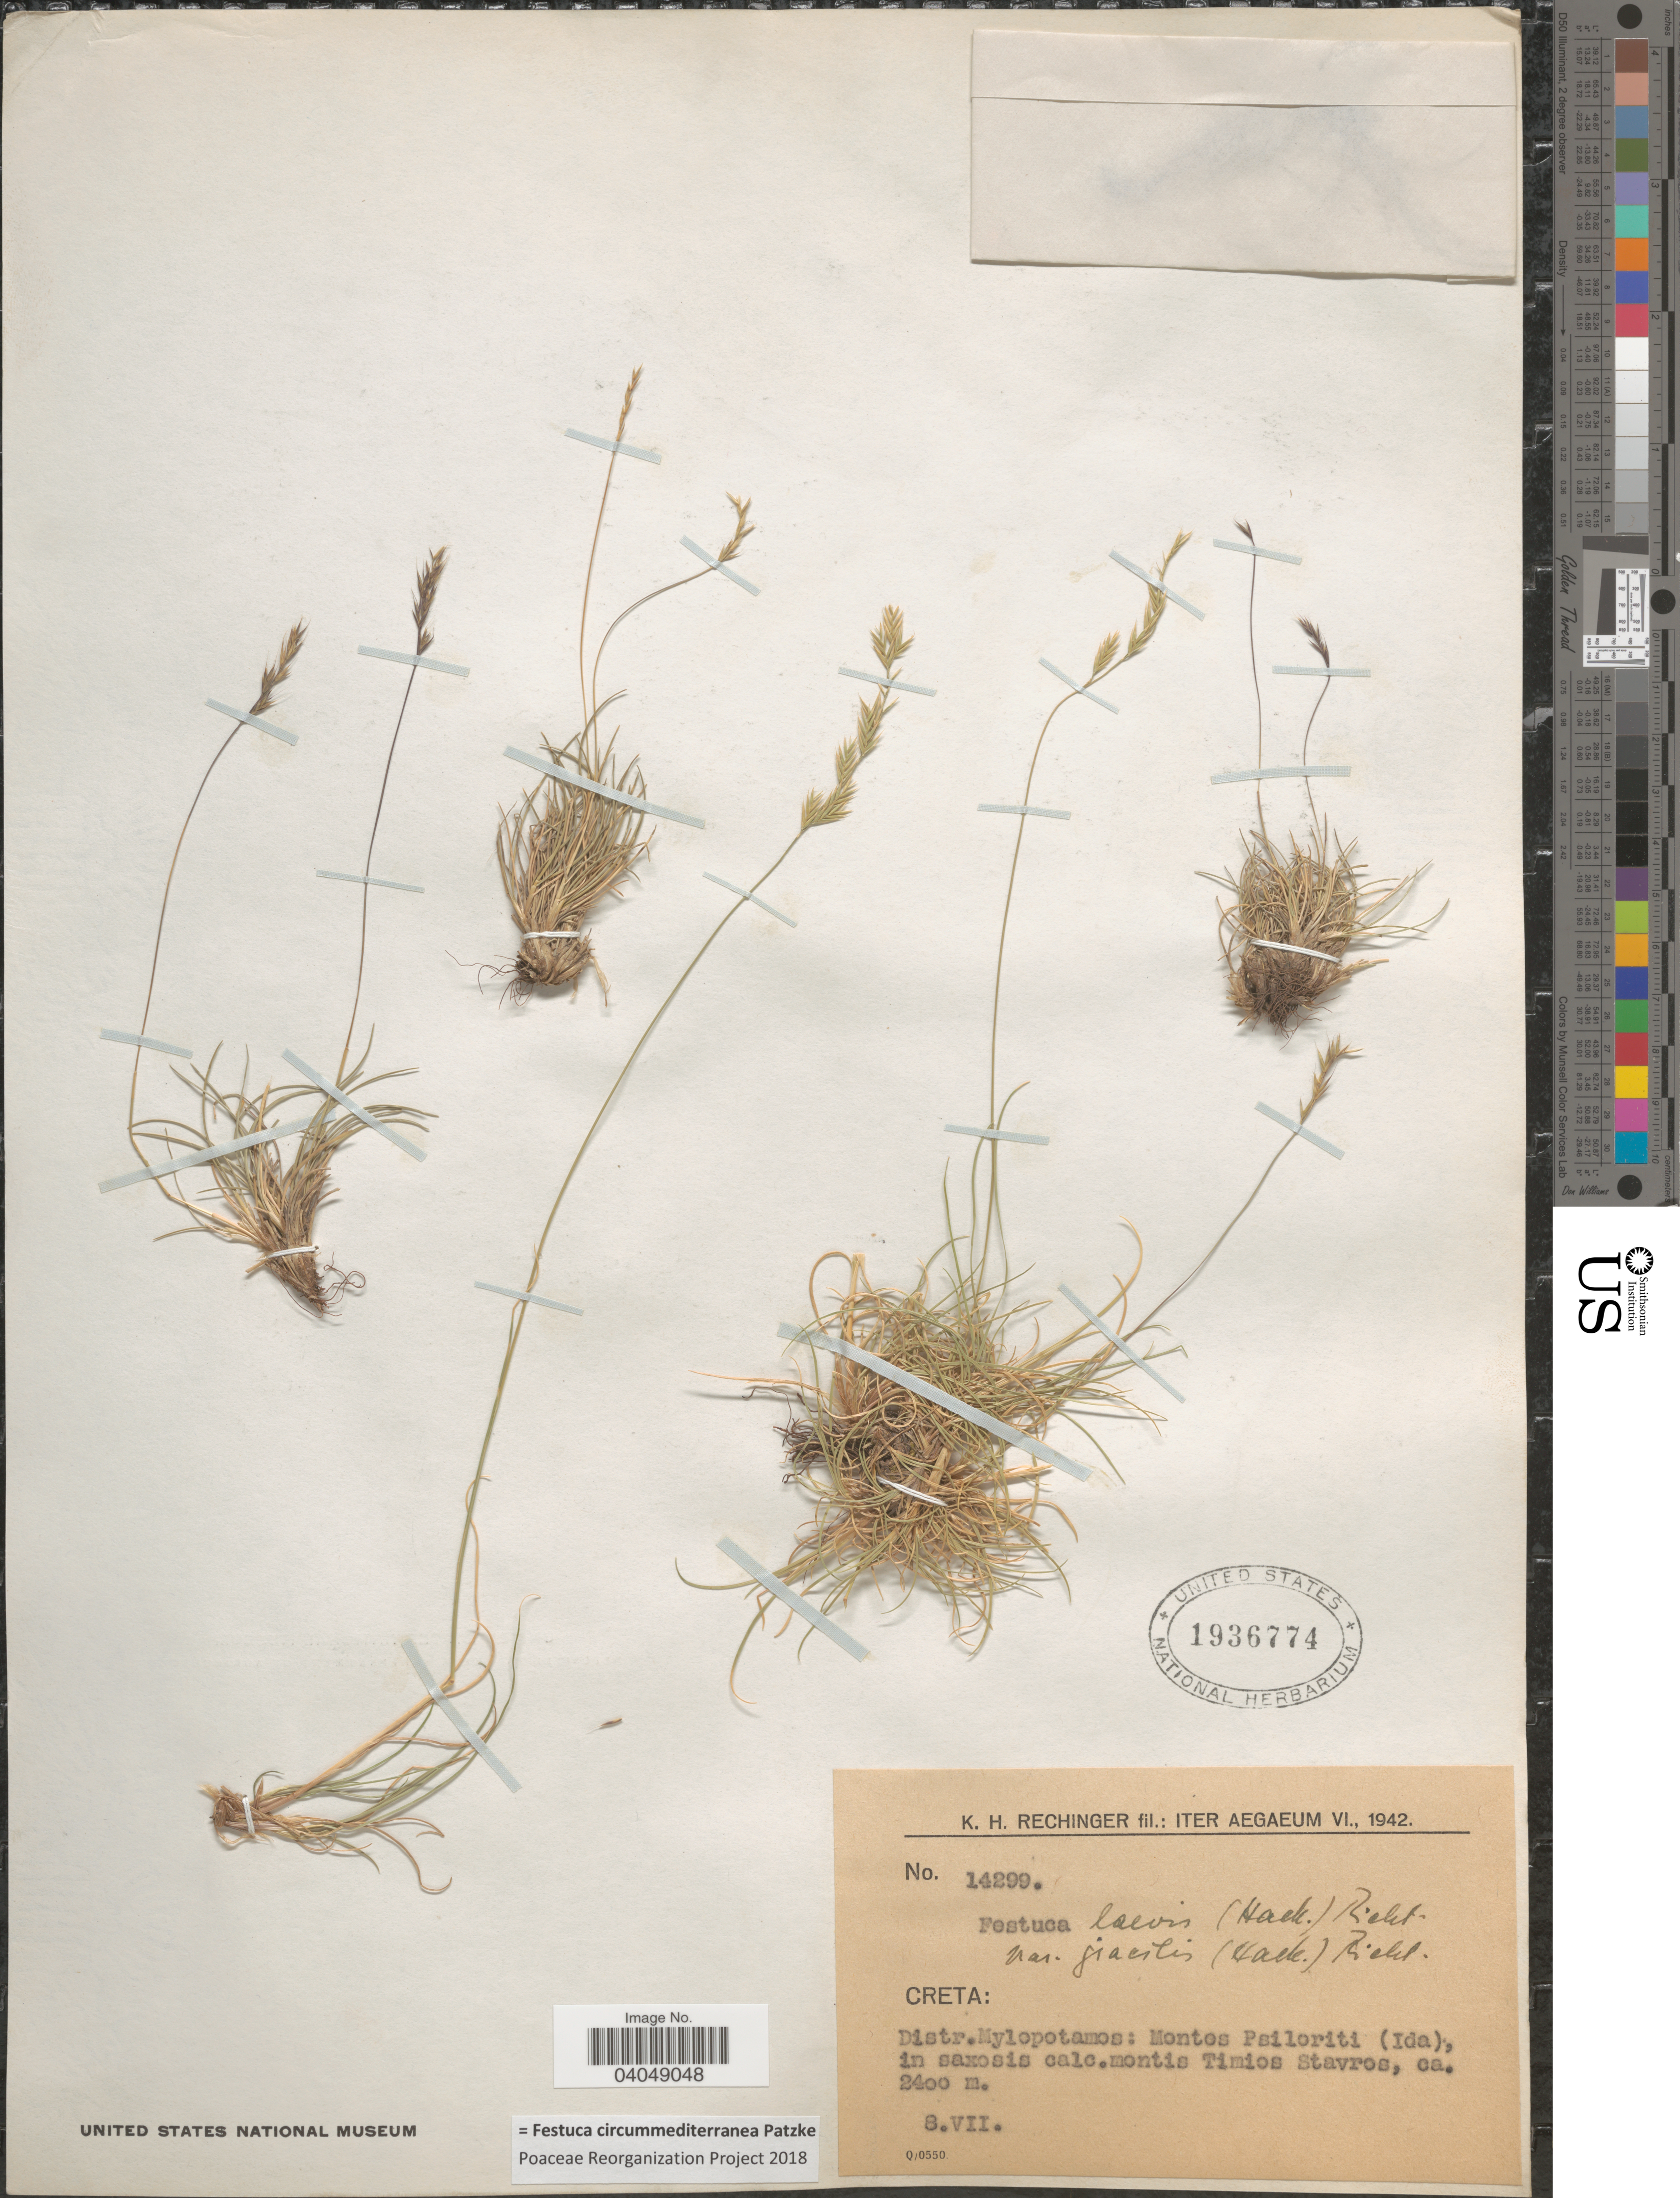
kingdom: Plantae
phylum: Tracheophyta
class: Liliopsida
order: Poales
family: Poaceae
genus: Festuca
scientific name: Festuca circummediterranea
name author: Patzke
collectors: K. H. Rechinger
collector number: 14299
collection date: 1942-07-08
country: Greece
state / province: Crete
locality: Creta: Distr. Mylopotamos: Montes Psiloriti (Ida), in saxosis calc. montis Timios Stavros.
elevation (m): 2400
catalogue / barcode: US 1936774